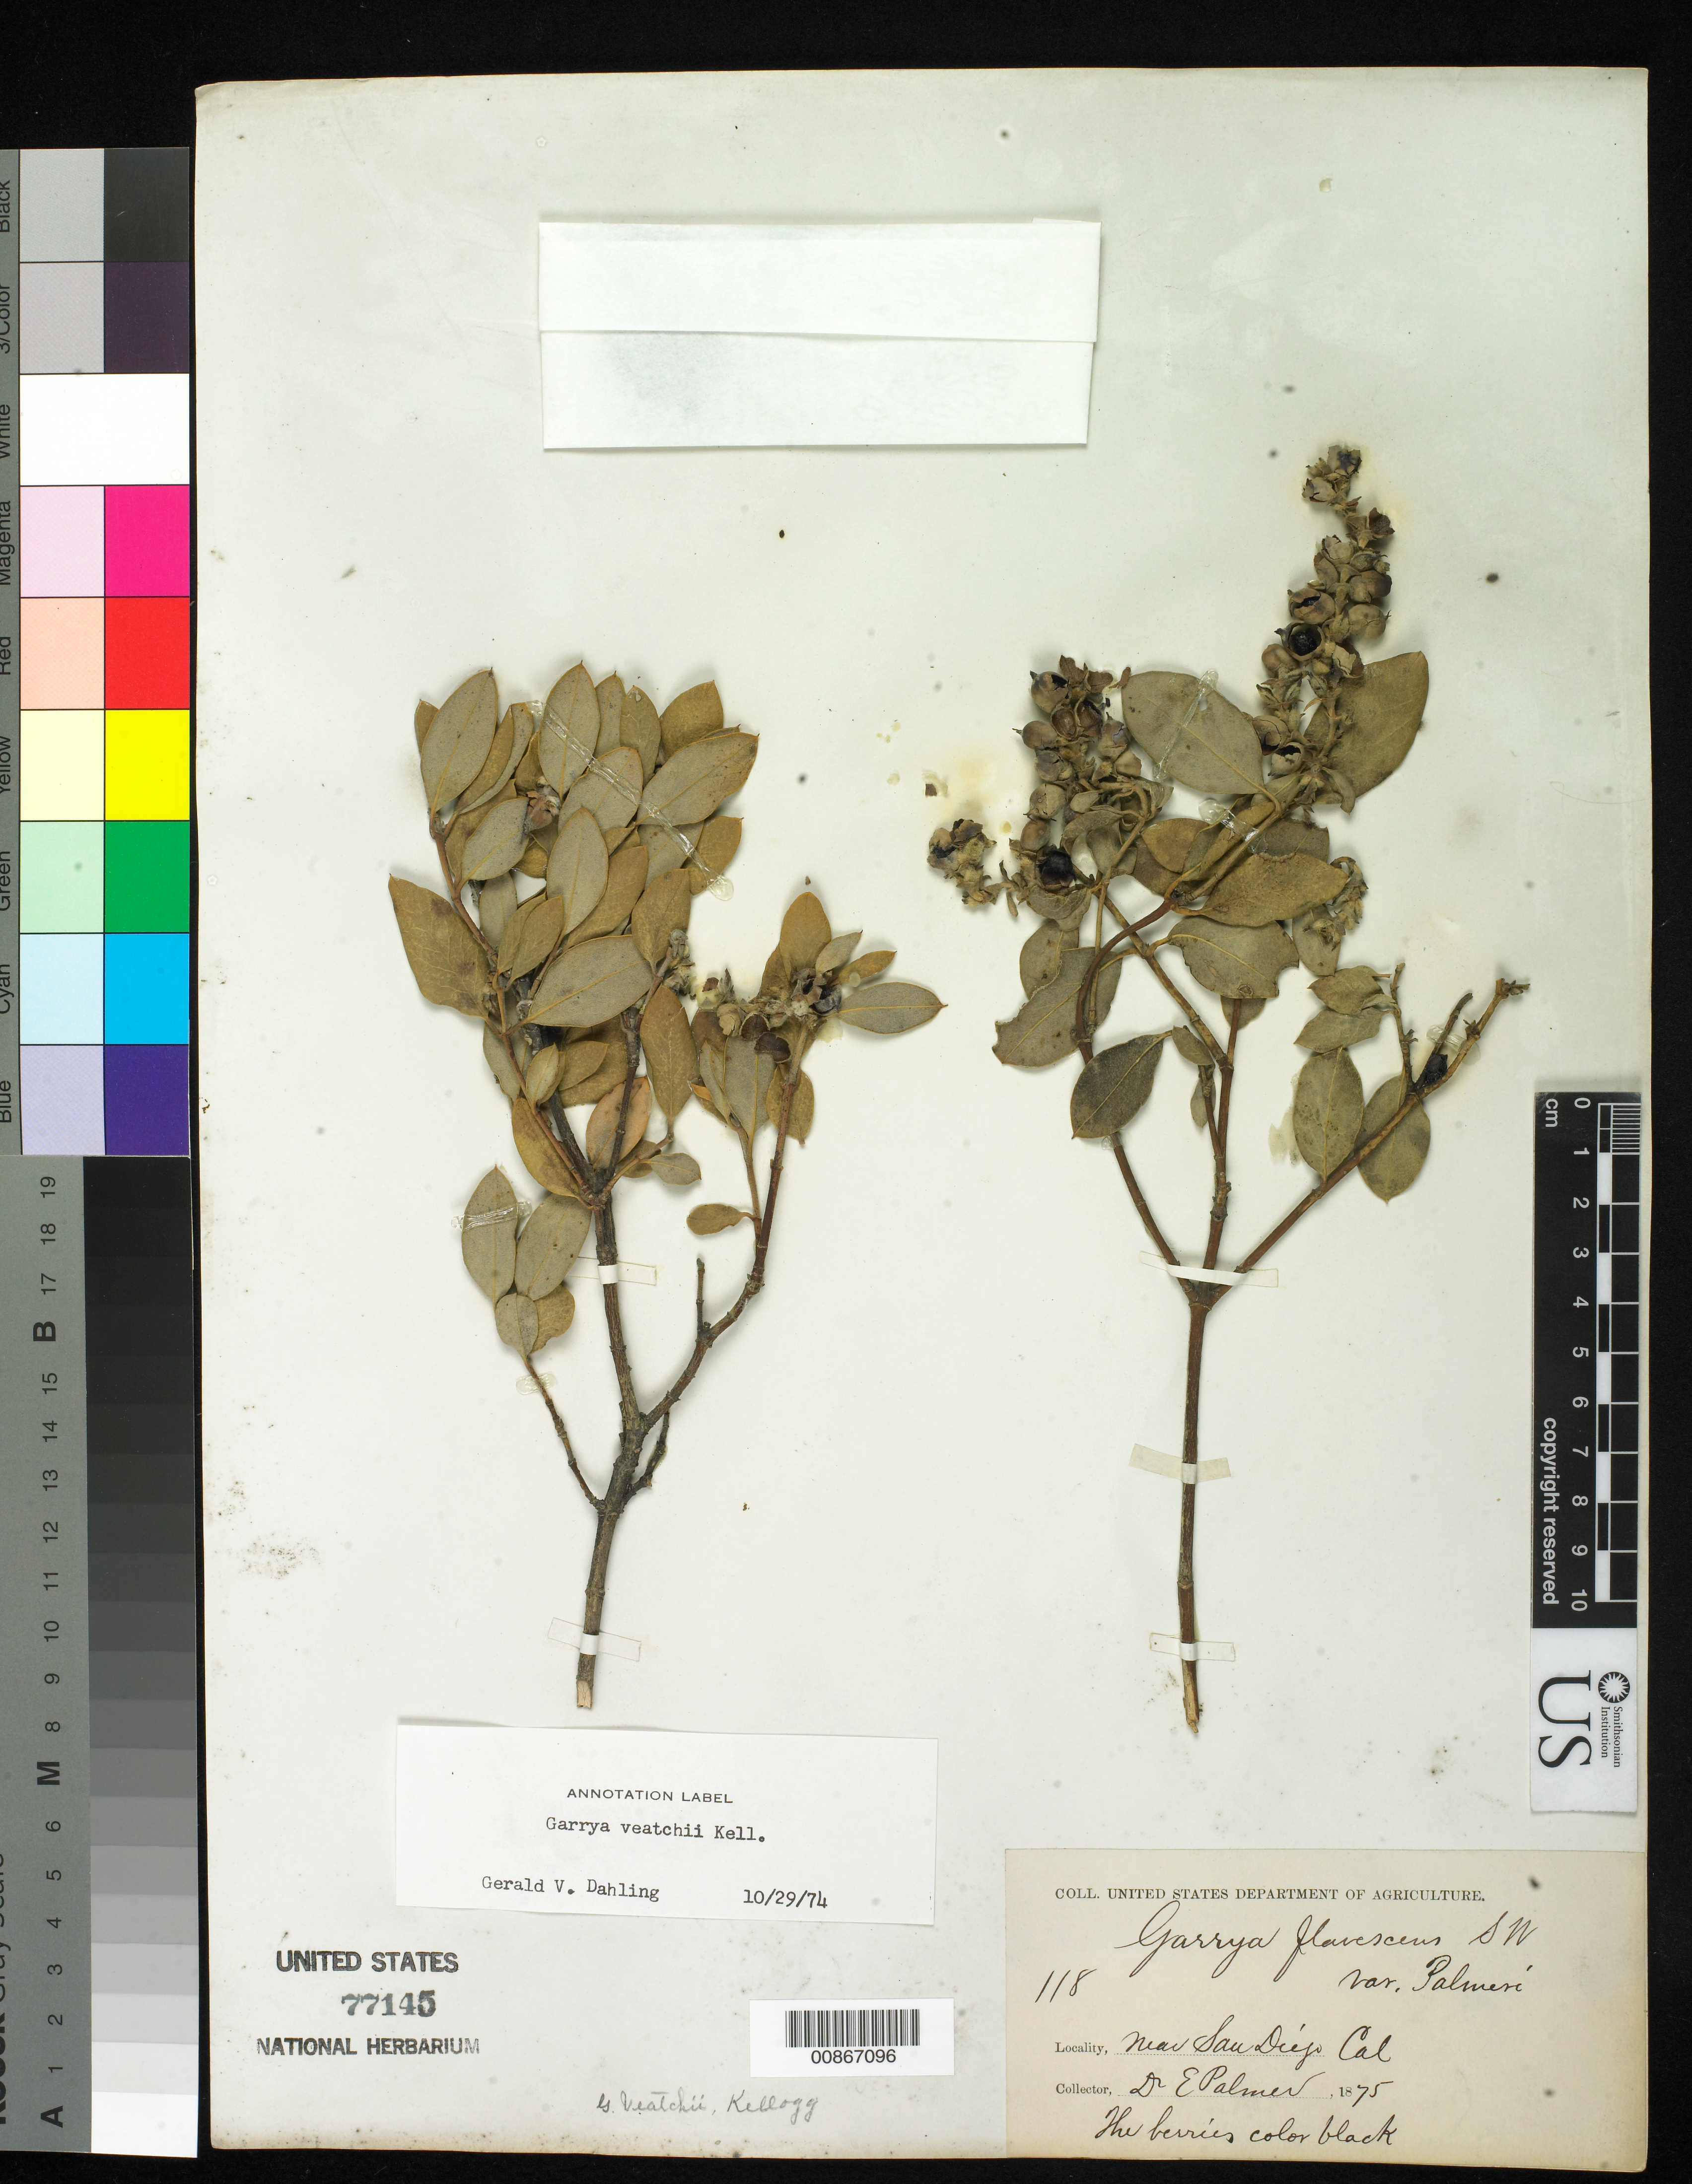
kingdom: Plantae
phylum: Tracheophyta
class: Magnoliopsida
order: Garryales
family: Garryaceae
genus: Garrya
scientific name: Garrya veatchii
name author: Kellogg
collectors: E. Palmer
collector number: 118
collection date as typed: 1875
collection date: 1875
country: United States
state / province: California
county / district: San Diego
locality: Near San Diego, California.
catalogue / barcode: US 77145